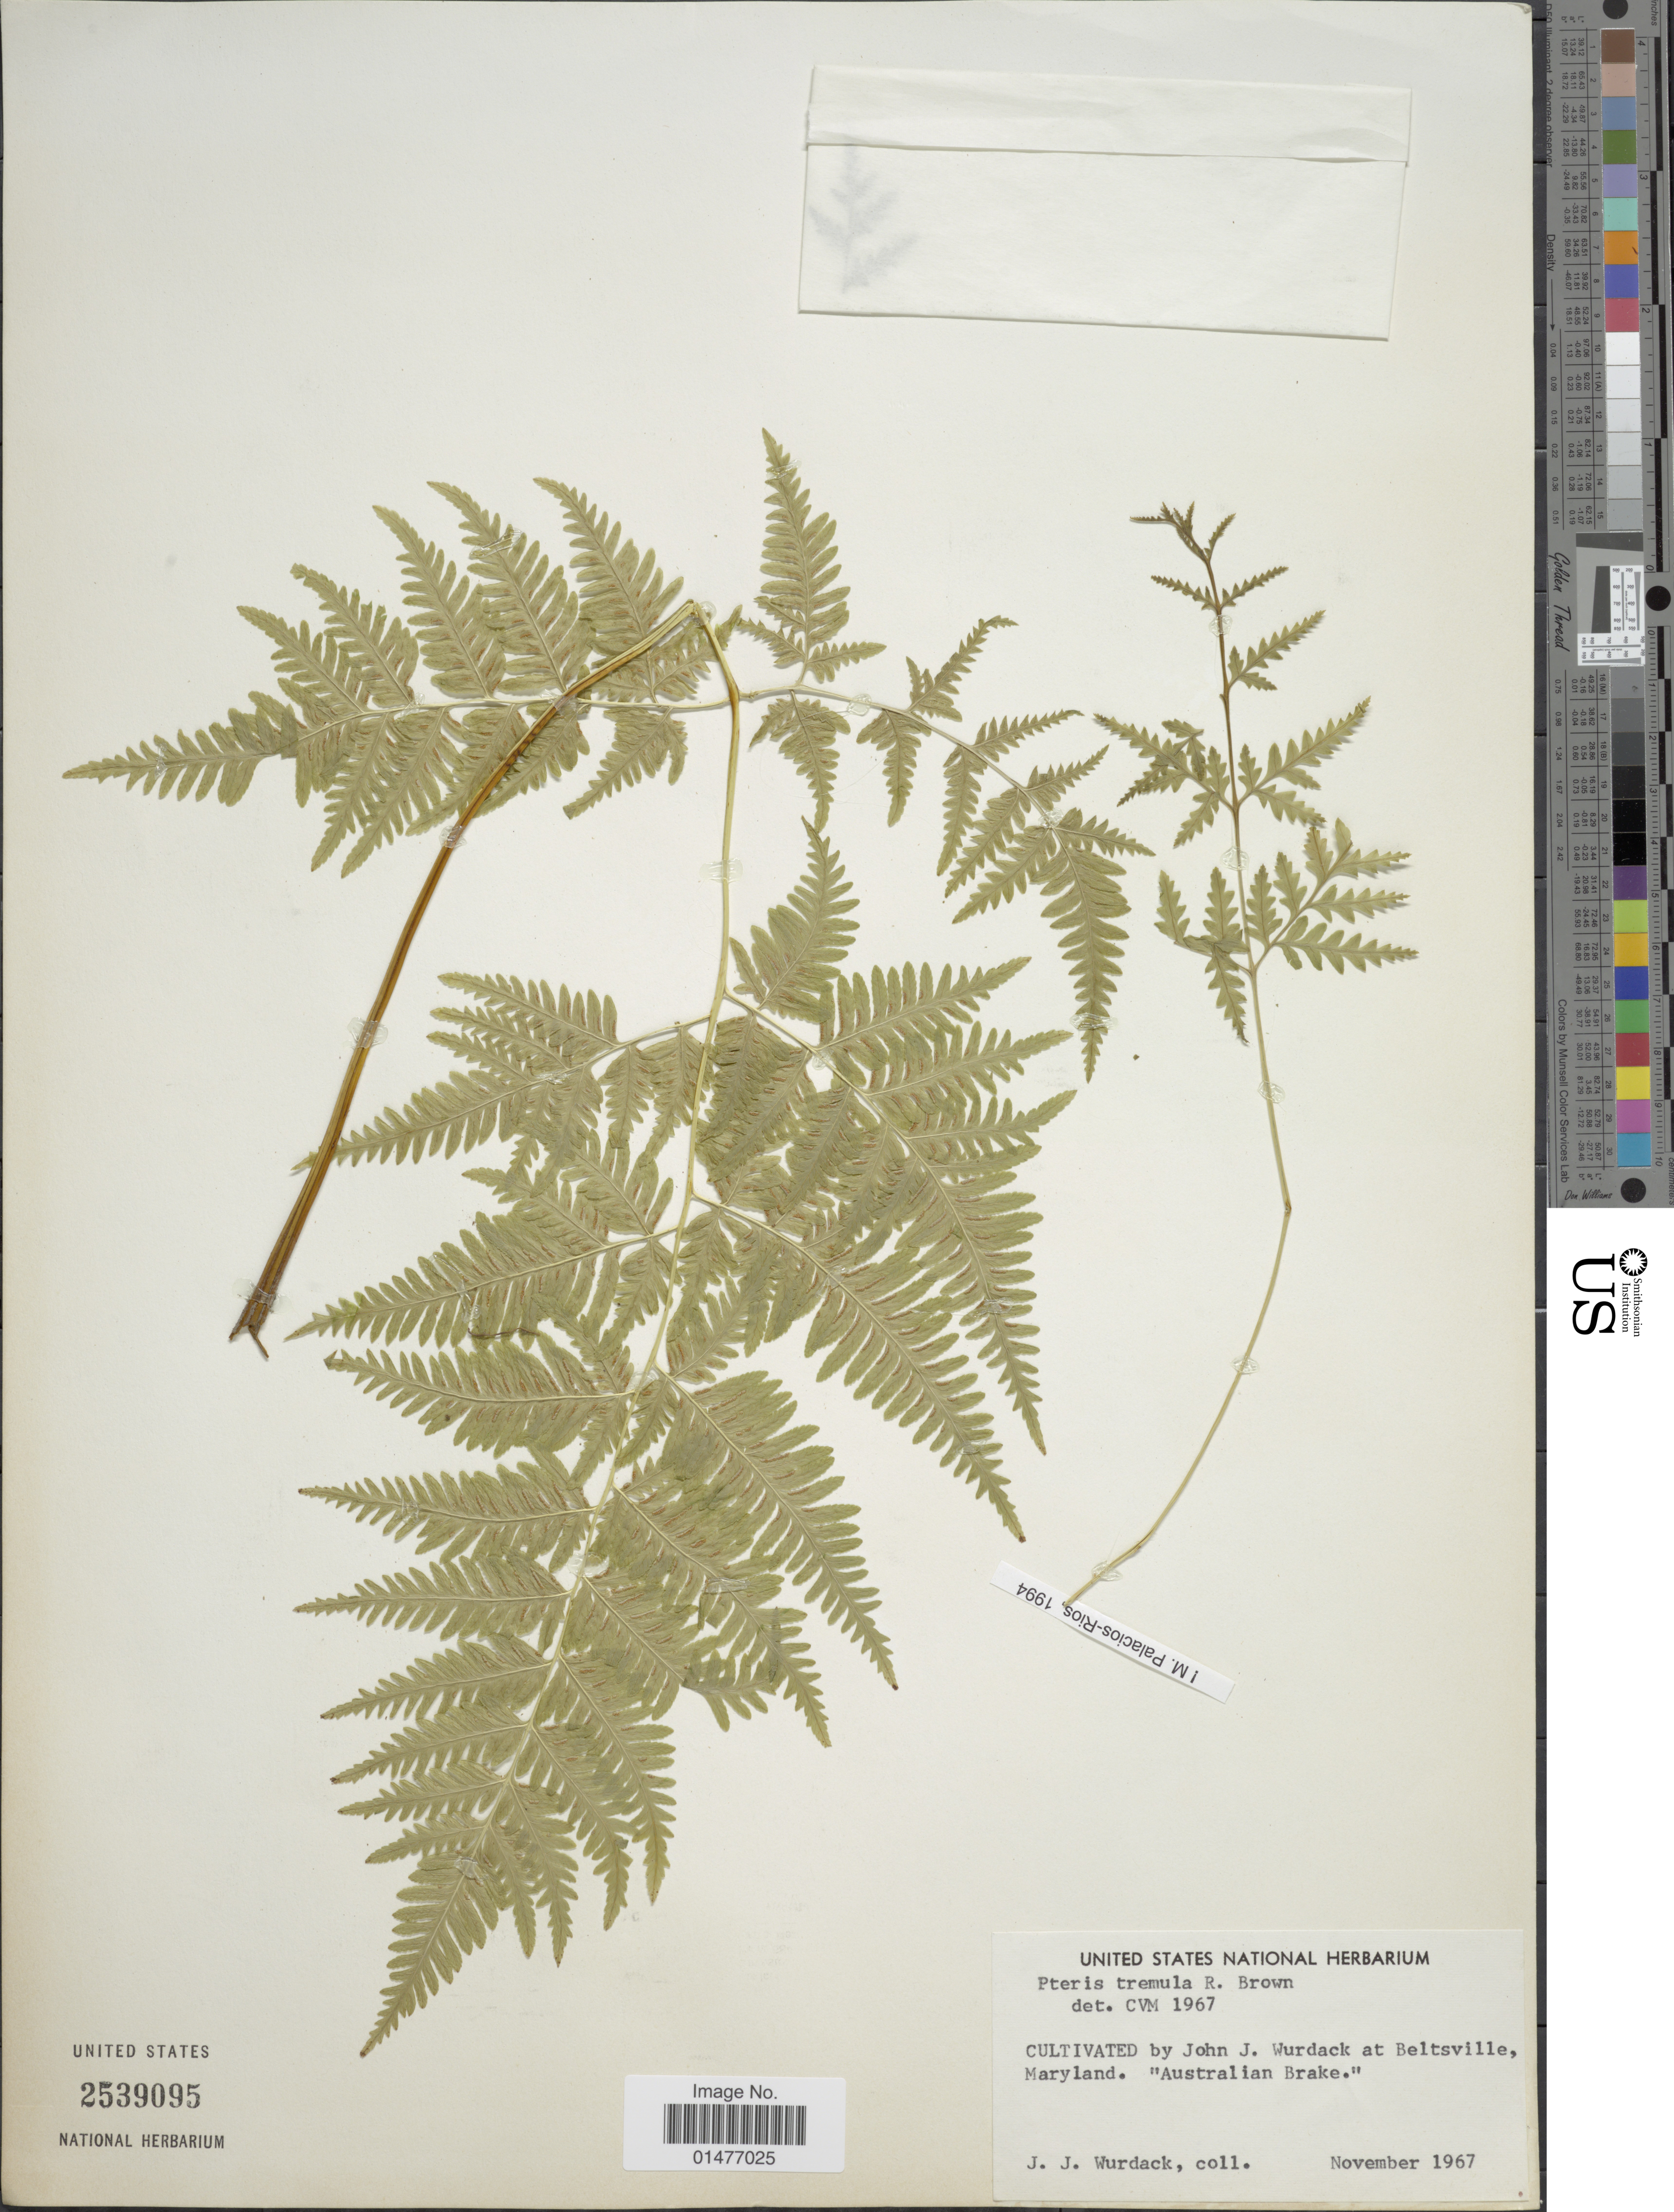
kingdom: Plantae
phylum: Tracheophyta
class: Polypodiopsida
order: Polypodiales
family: Pteridaceae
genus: Pteris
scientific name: Pteris tremula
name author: R. Br.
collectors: J. J. Wurdack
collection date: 1967-11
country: United States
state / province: Maryland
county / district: Prince George's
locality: At Beltsville "Äustralian Brake"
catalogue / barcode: US 2539095